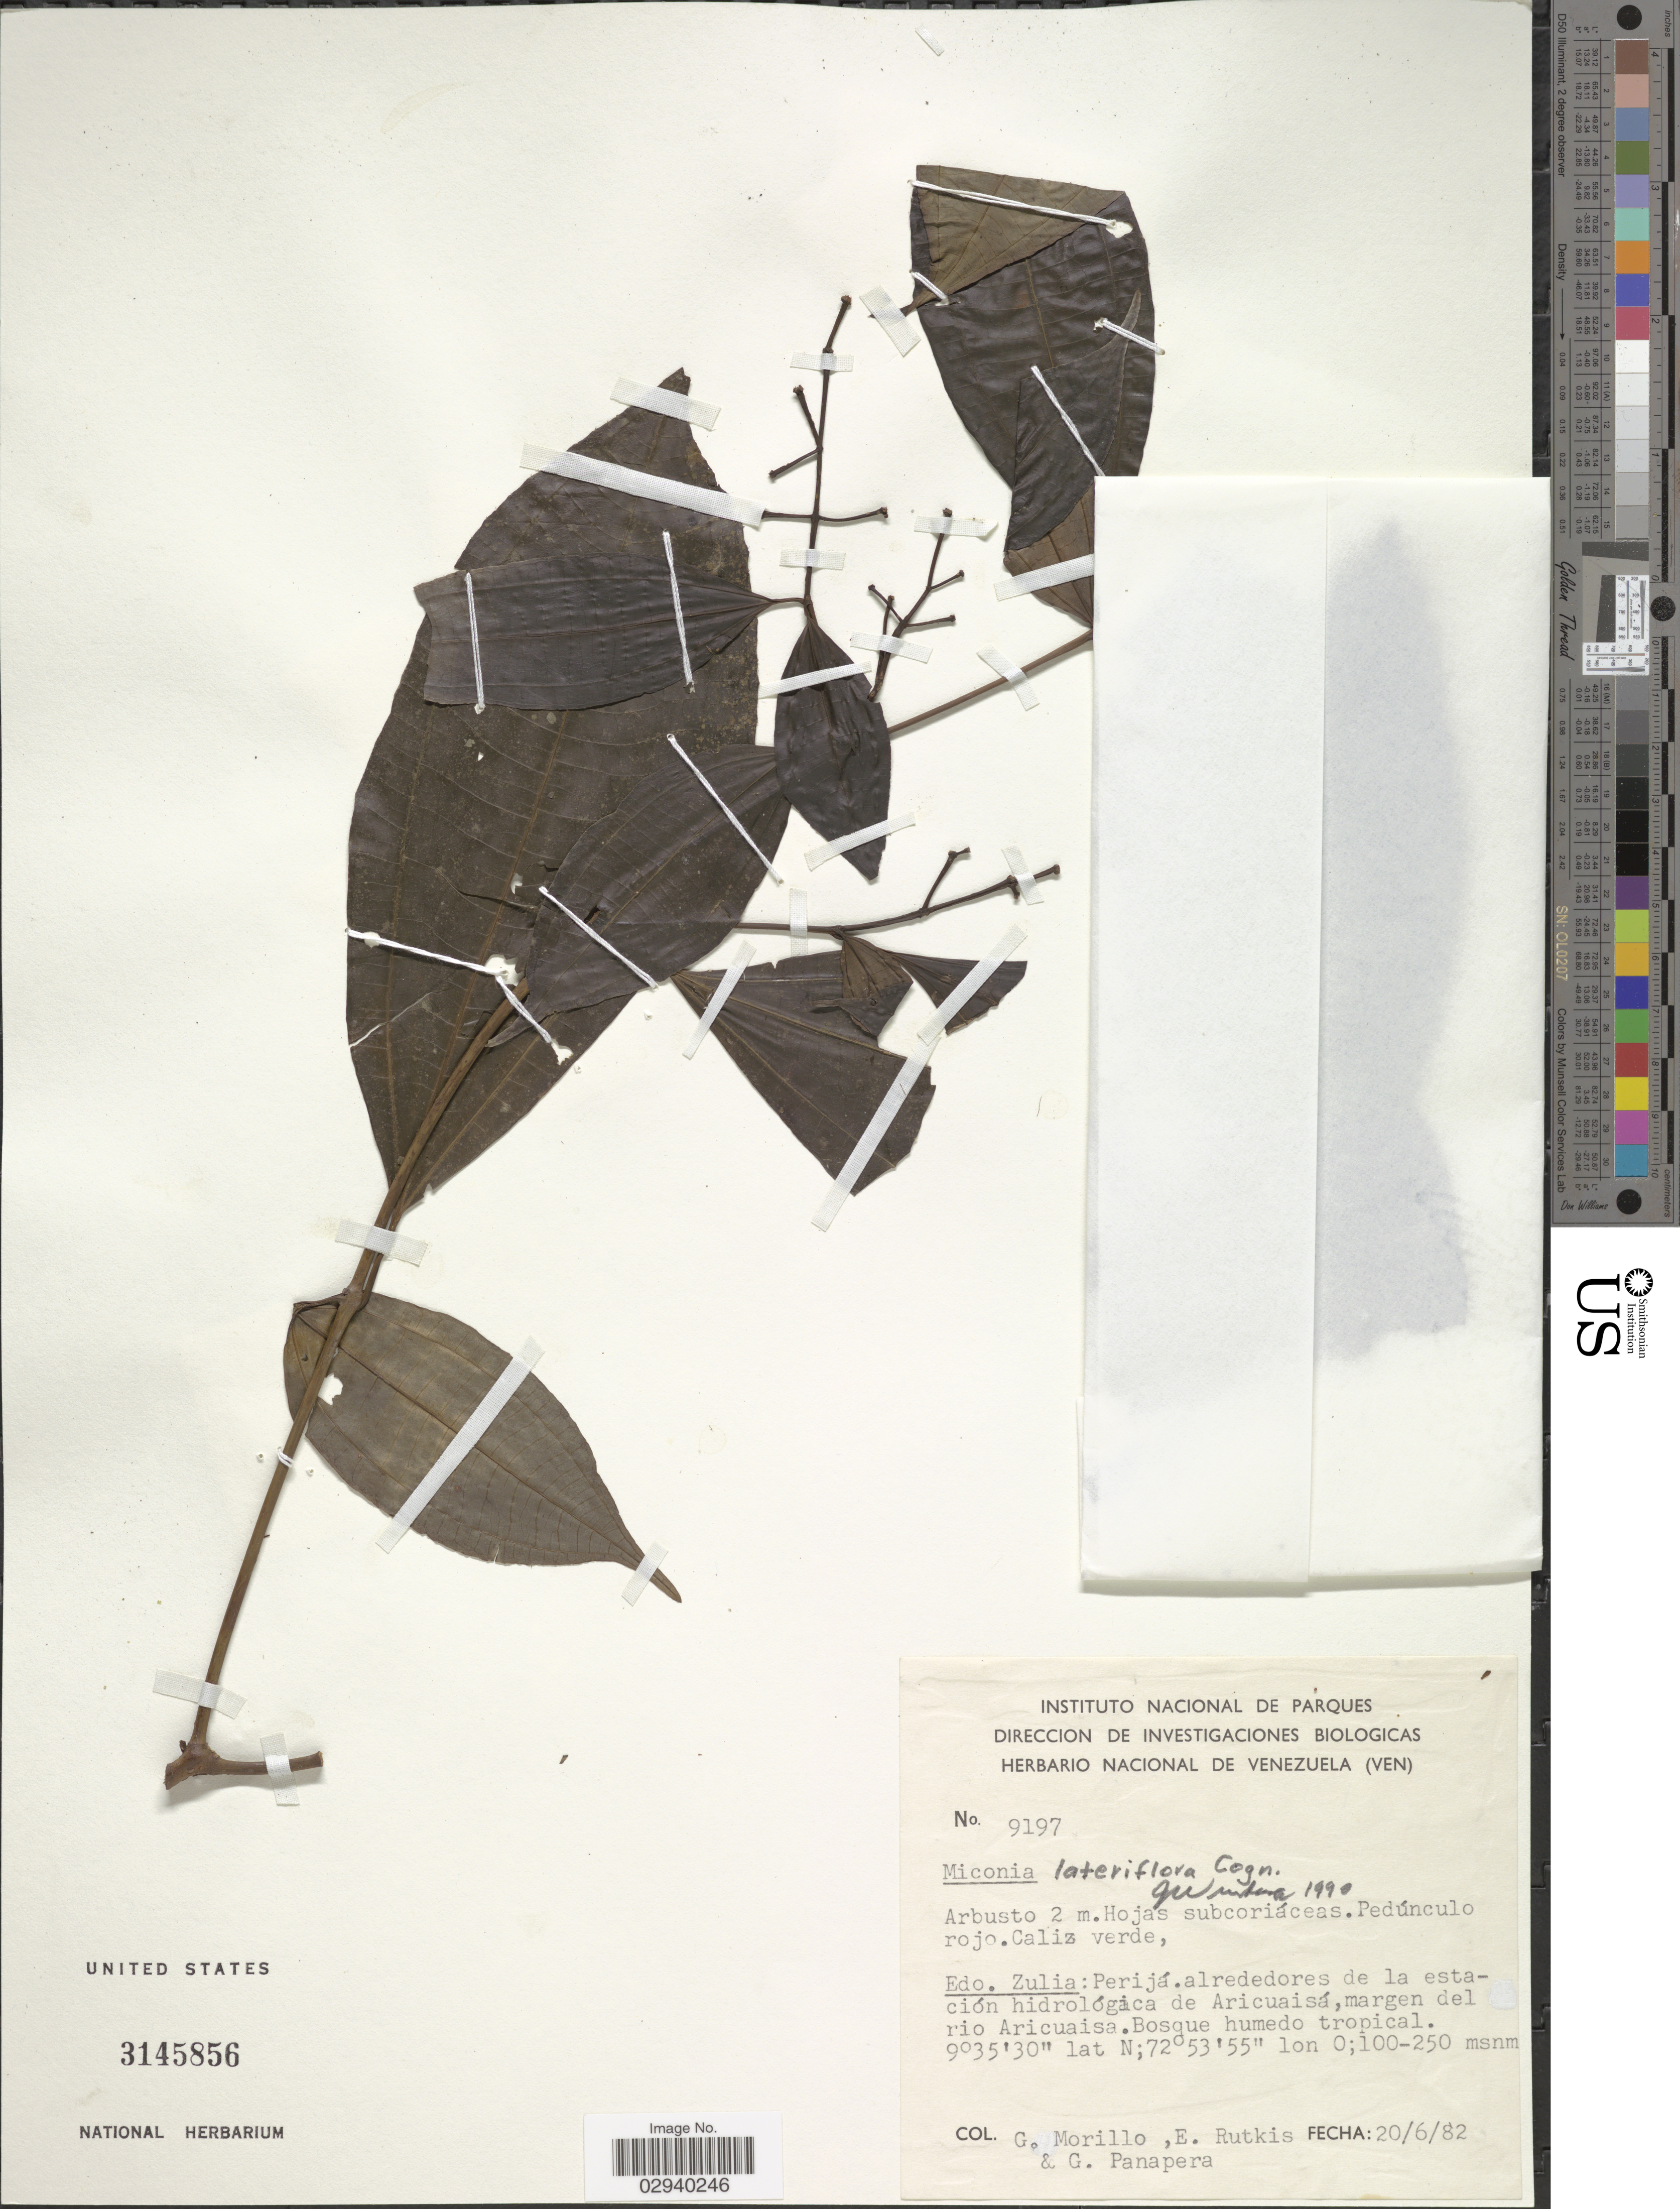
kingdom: Plantae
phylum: Tracheophyta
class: Magnoliopsida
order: Myrtales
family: Melastomataceae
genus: Miconia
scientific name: Miconia lateriflora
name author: Cogn.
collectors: G. Morillo, E. Rutkis & G. Panapera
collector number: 9197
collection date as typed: Transcribed d/m/y: 20/6/82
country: Venezuela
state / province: Zulia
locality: Perijá. alrededores de la estación hidrológica de Aricuaisá, margen del rio Aricuaisa.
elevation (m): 100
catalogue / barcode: US 3145856